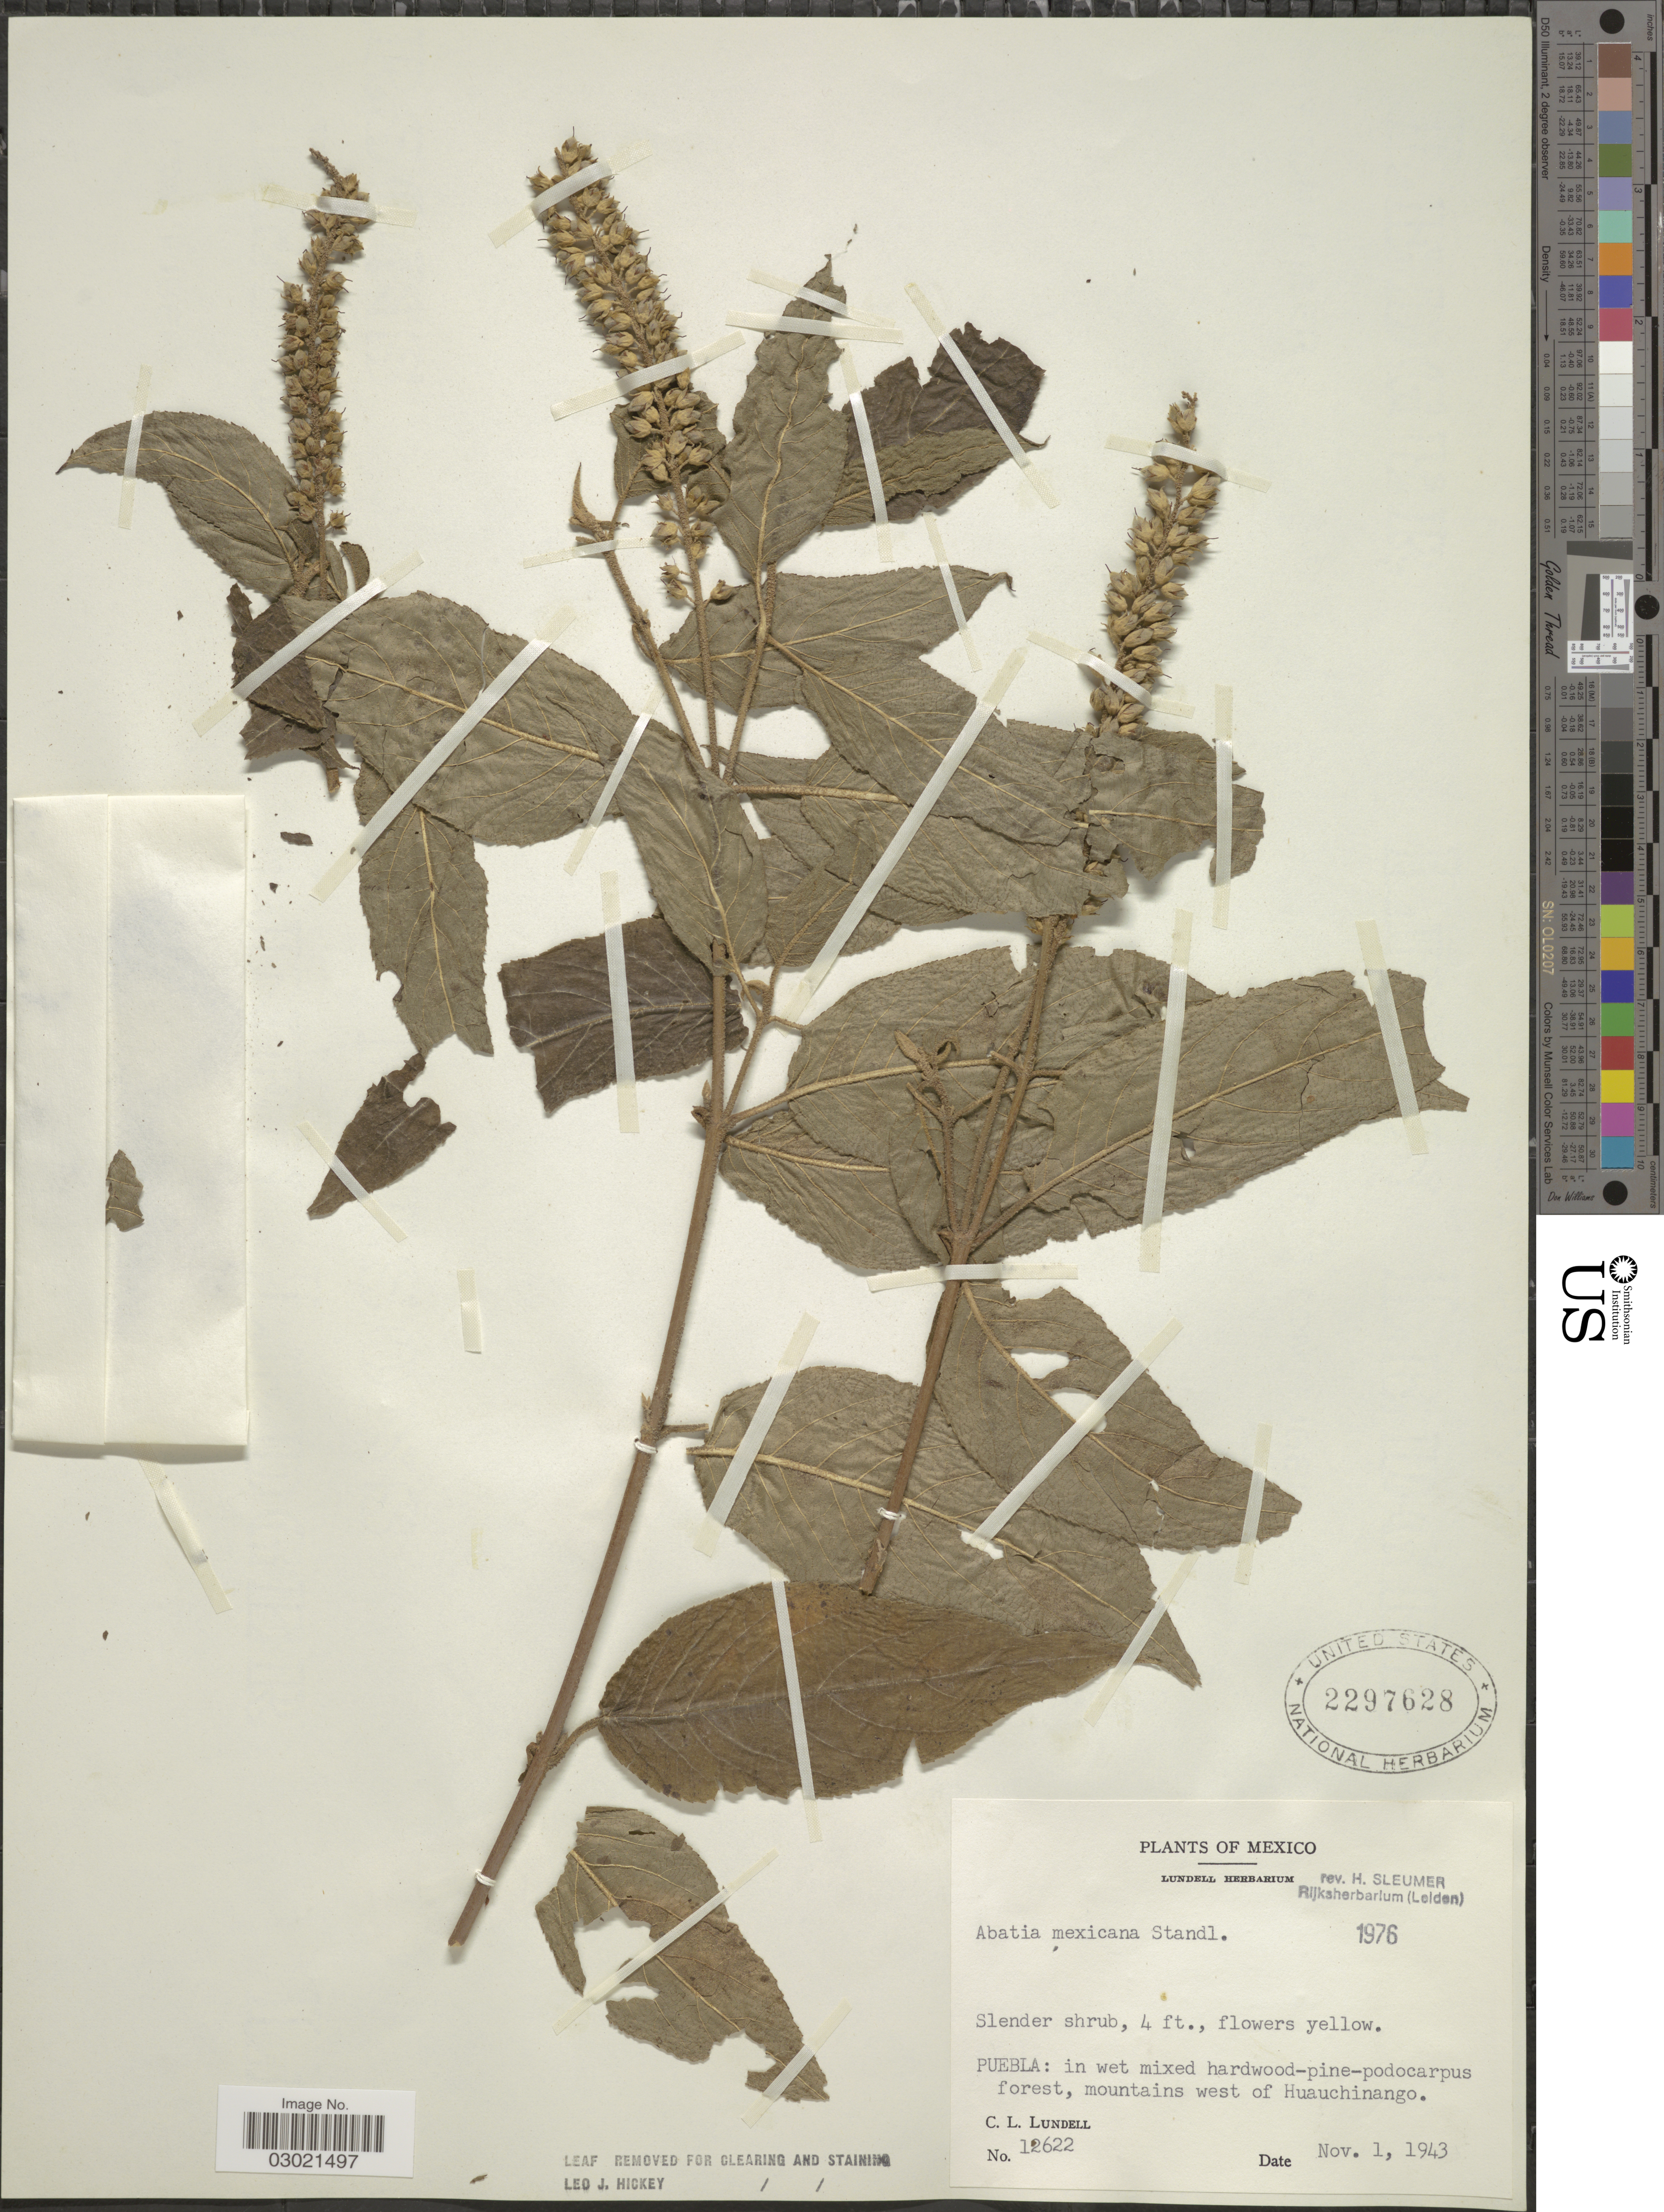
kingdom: Plantae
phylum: Tracheophyta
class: Magnoliopsida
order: Malpighiales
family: Salicaceae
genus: Abatia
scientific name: Abatia mexicana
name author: Standl.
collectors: C. L. Lundell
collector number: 12622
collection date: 1943-11-01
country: Mexico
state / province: Puebla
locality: Puebla: in wet mixed hardwood-pine-podocarpus forest, mountains west of Huauchinango.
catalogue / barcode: US 2297628